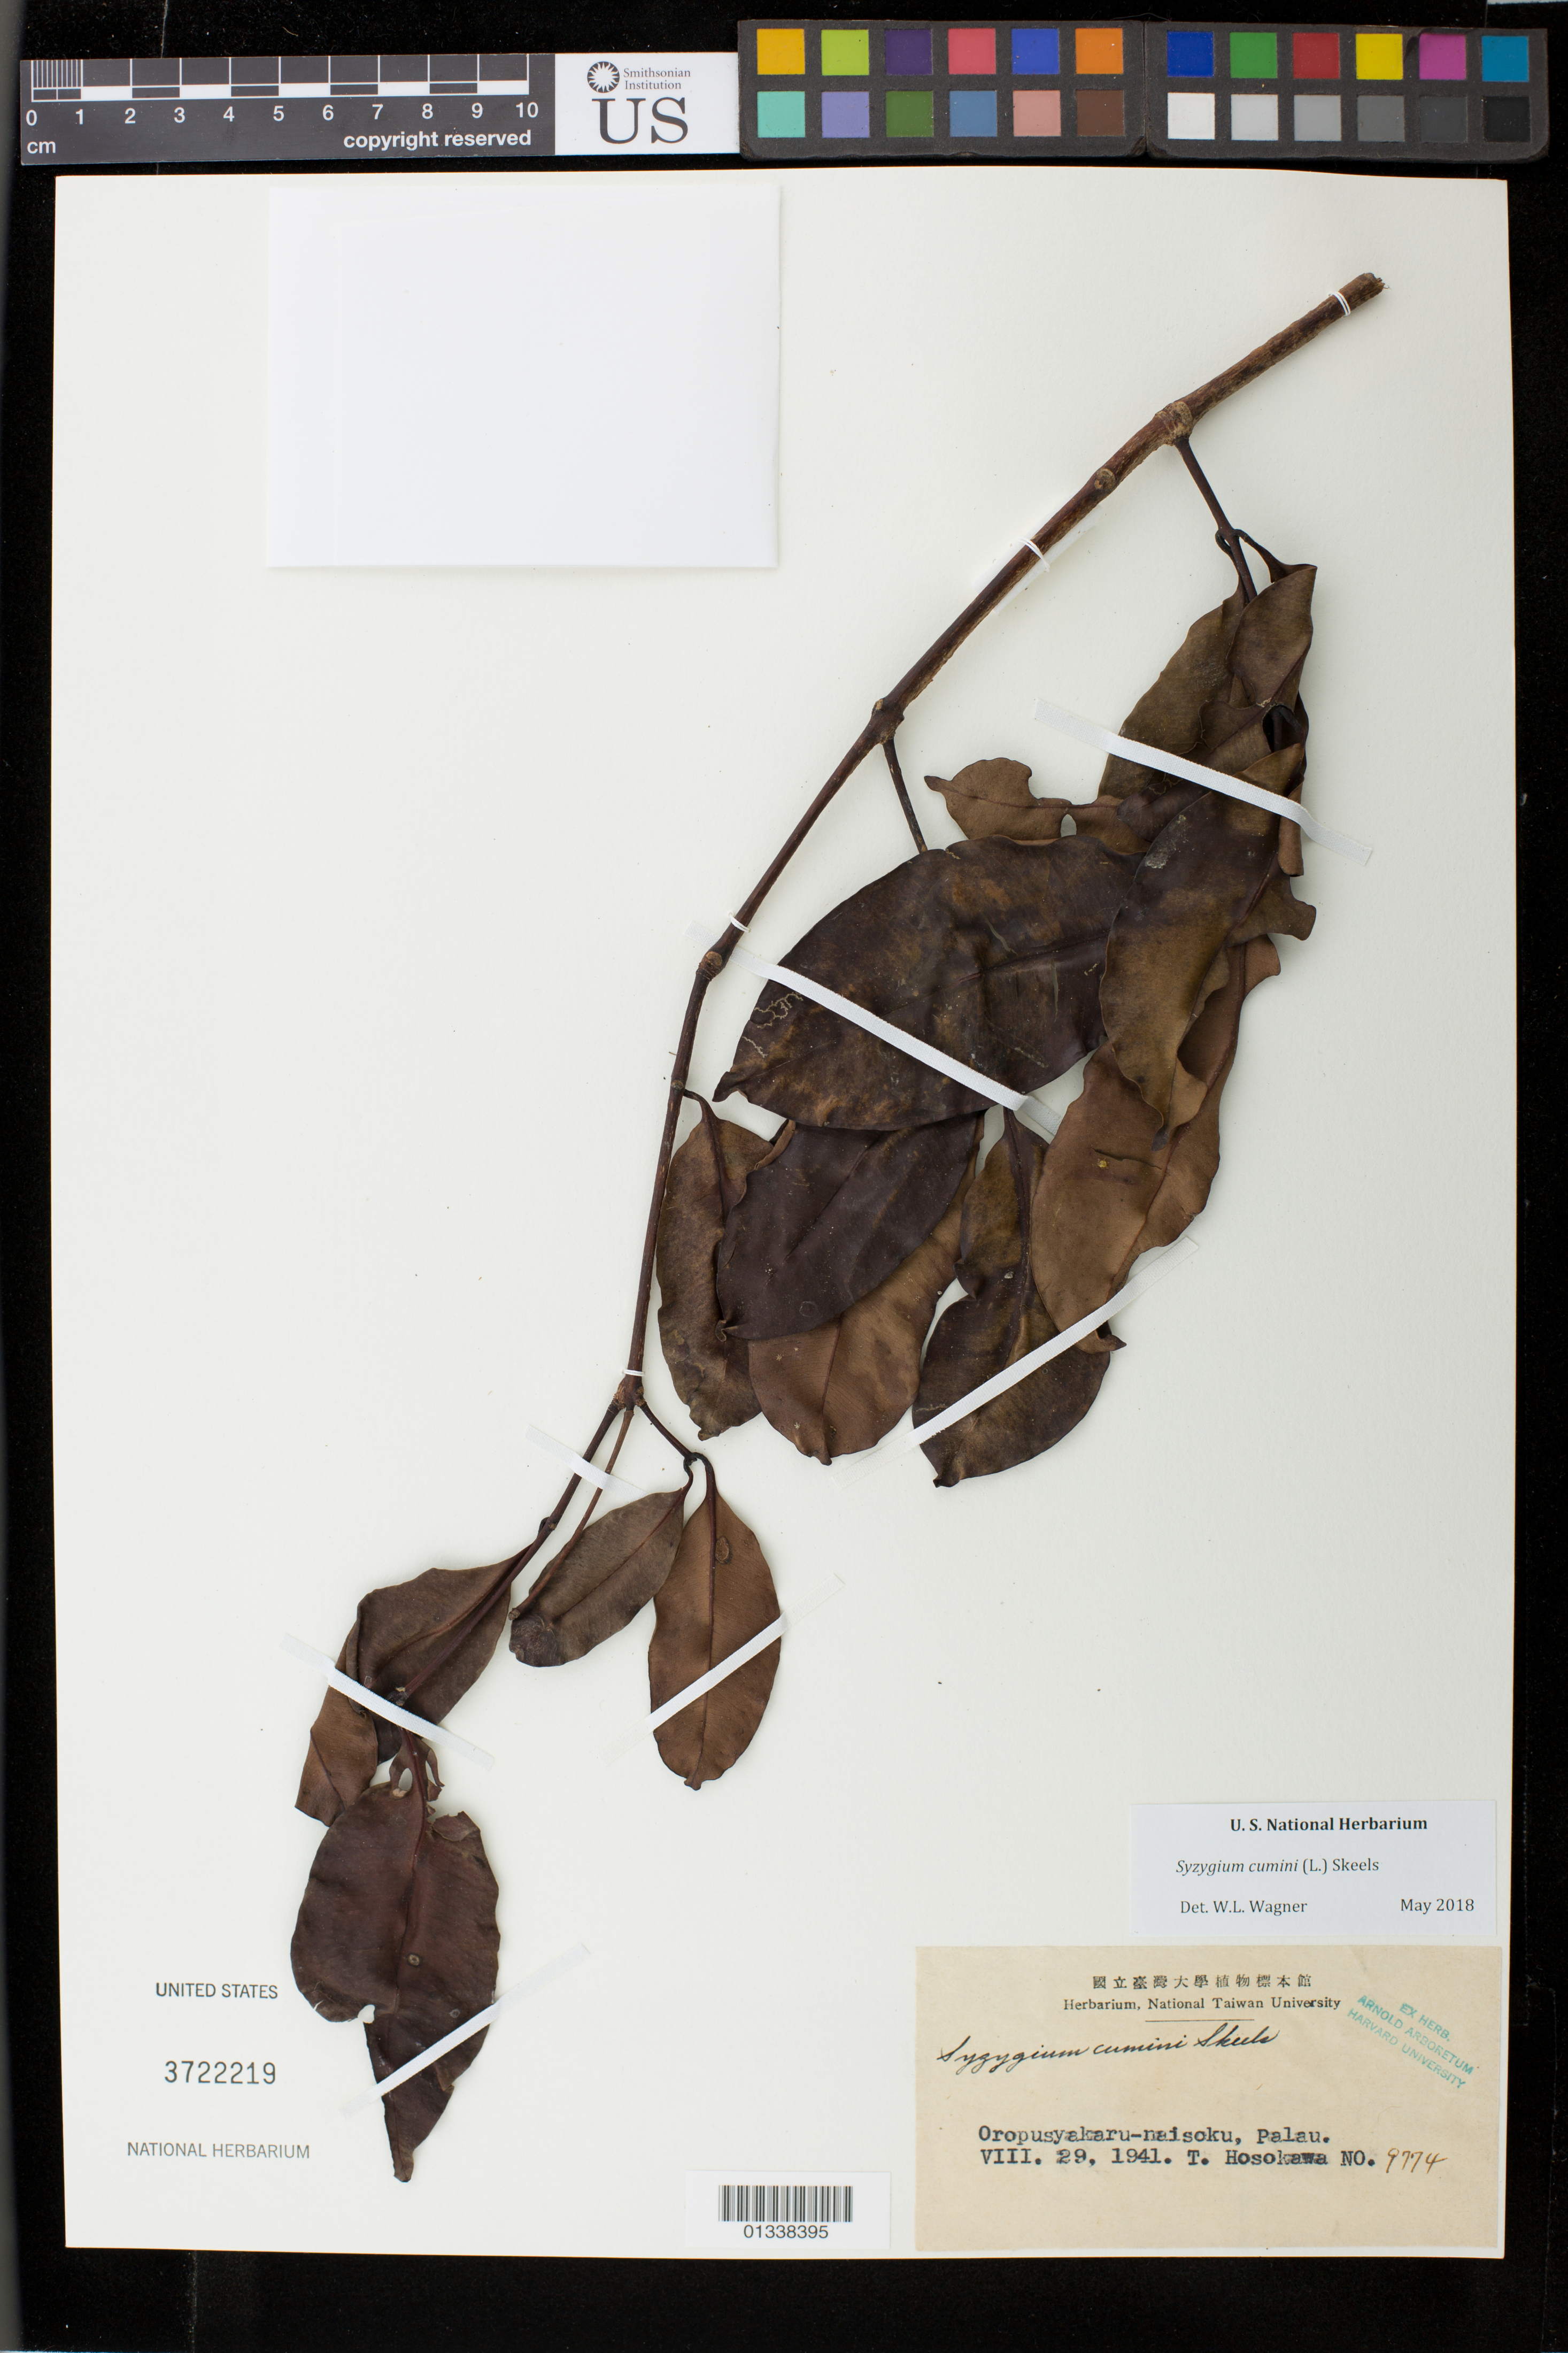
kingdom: Plantae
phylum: Tracheophyta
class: Magnoliopsida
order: Myrtales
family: Myrtaceae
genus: Syzygium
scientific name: Syzygium cumini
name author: (L.) Skeels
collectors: T. Hosokawa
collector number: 9774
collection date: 1941-08-29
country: Palau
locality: Oropusyakaru-naisoku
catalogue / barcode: US 3722219